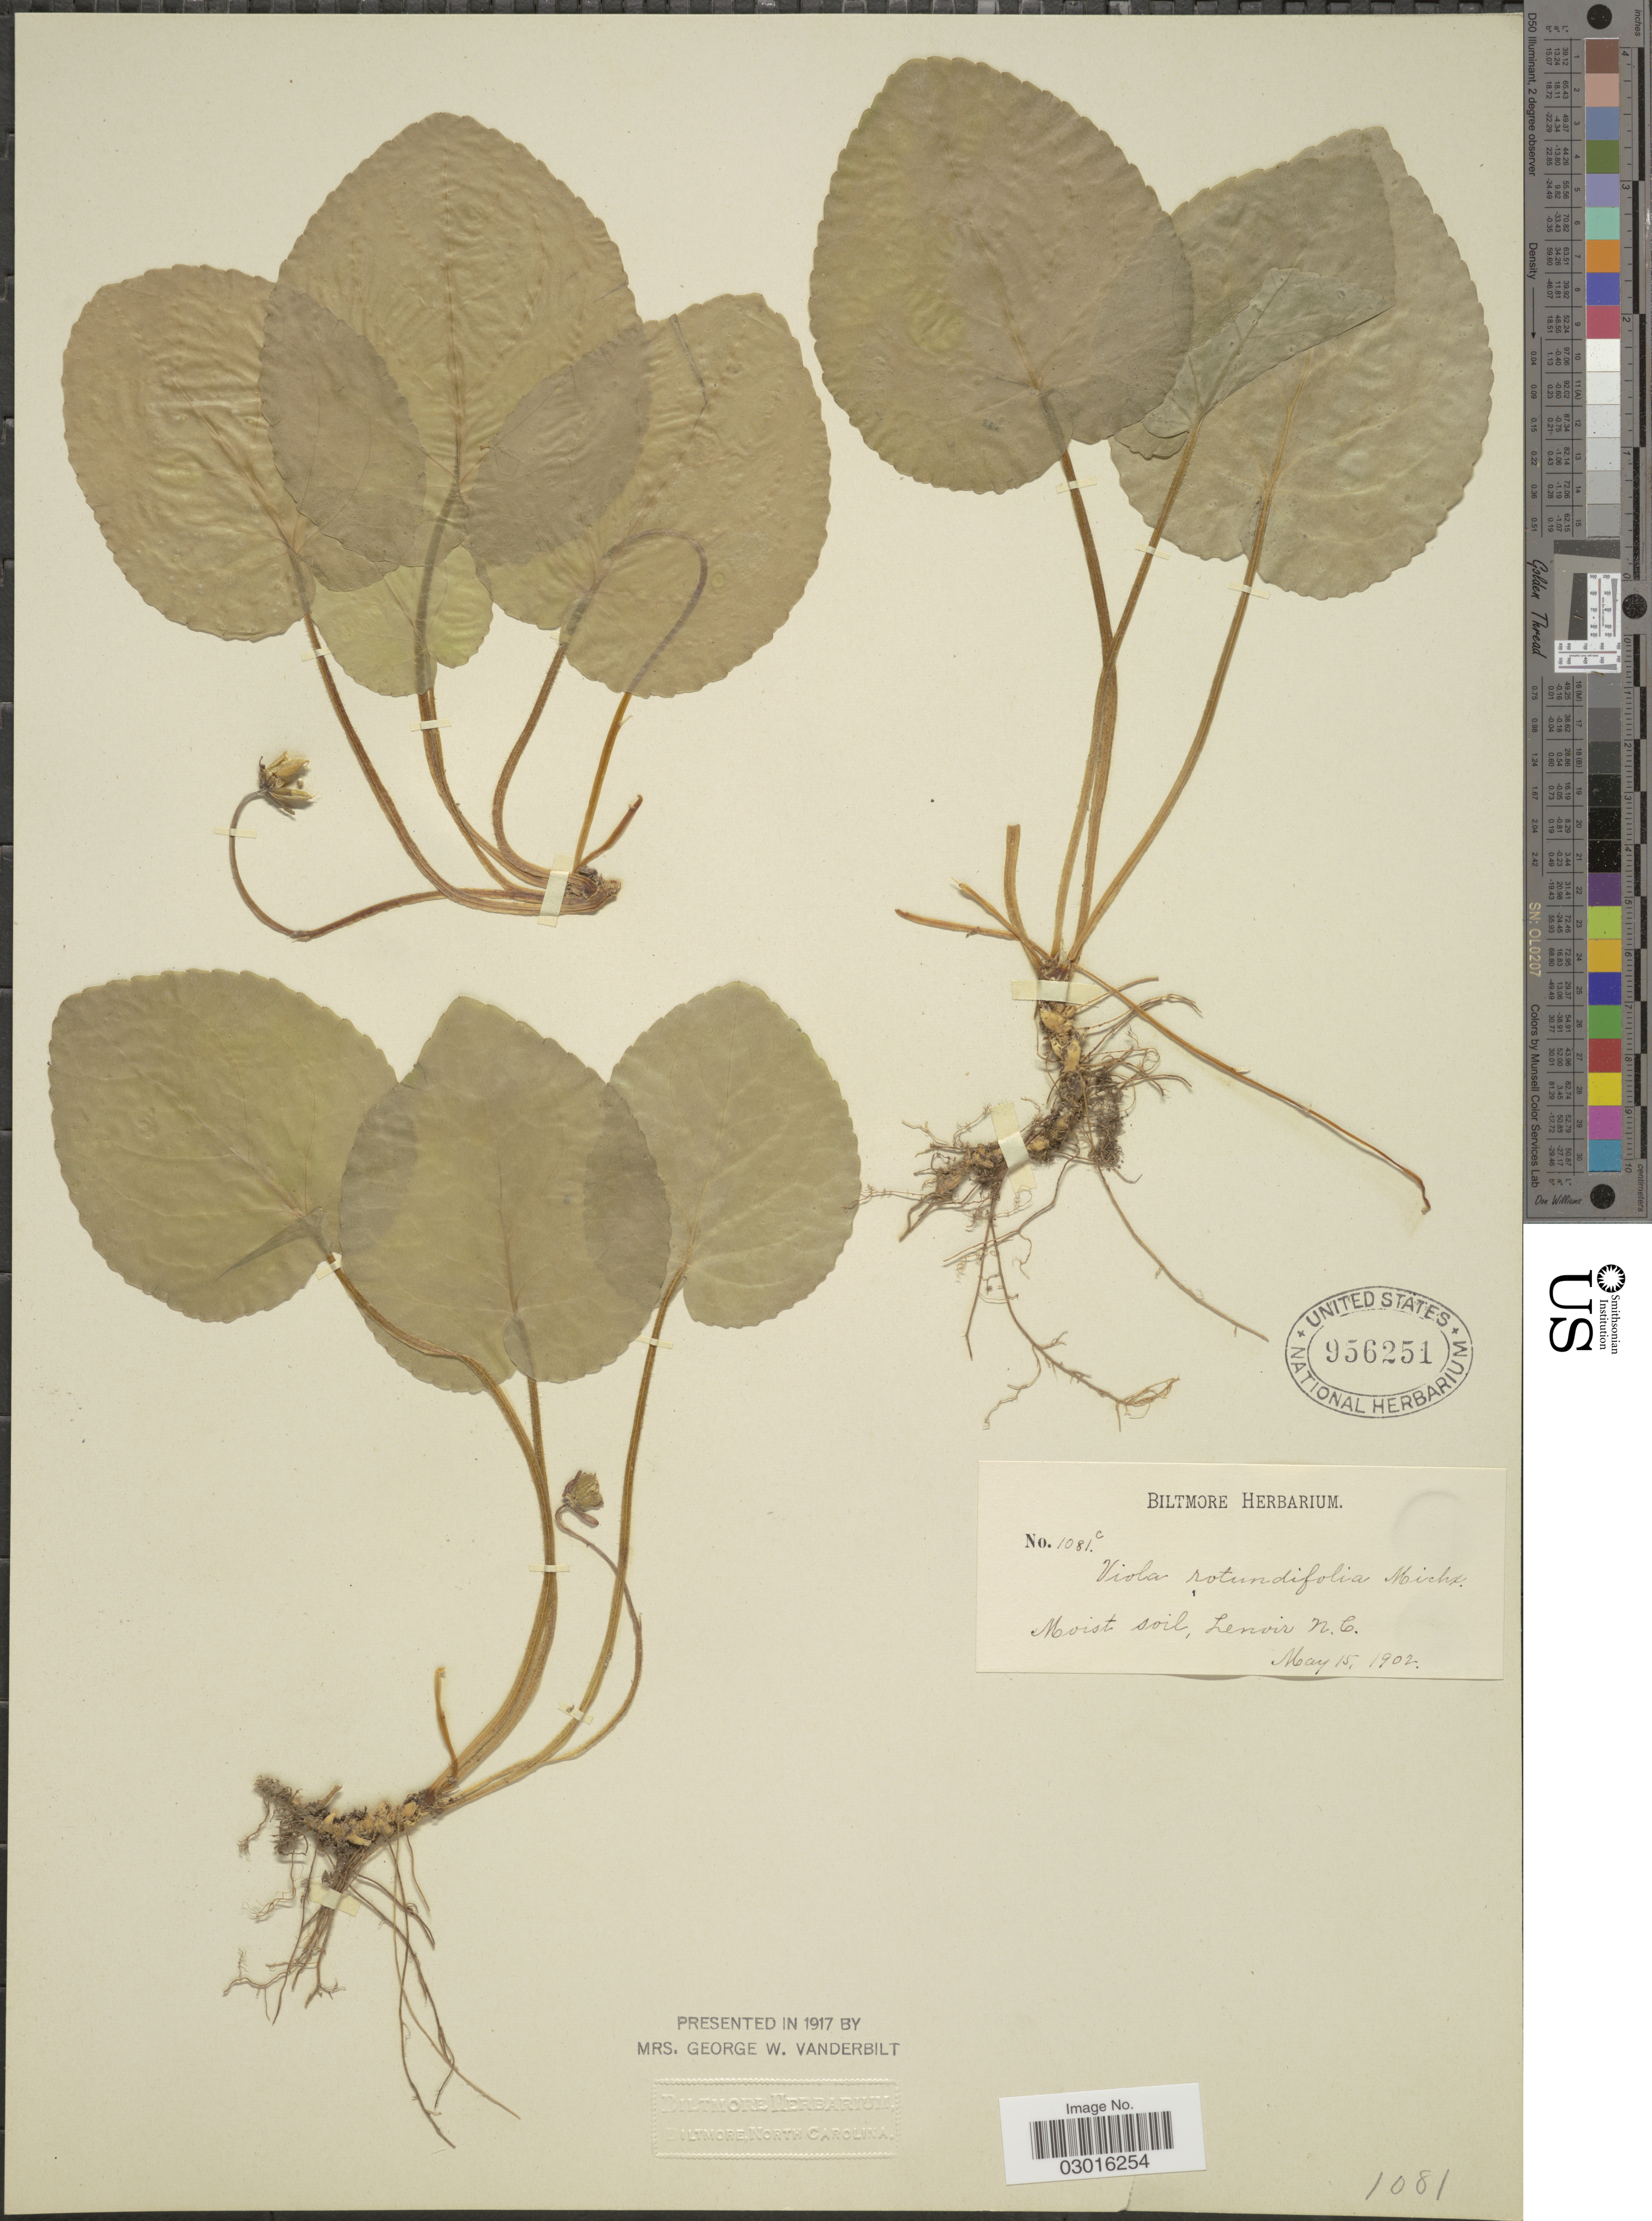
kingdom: Plantae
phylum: Tracheophyta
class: Magnoliopsida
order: Malpighiales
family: Violaceae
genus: Viola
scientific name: Viola rotundifolia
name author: Michx.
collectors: ex herb. Biltmore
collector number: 1081c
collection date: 1902-05-15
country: United States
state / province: North Carolina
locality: Moist soil, Lenoir.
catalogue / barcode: US 956251